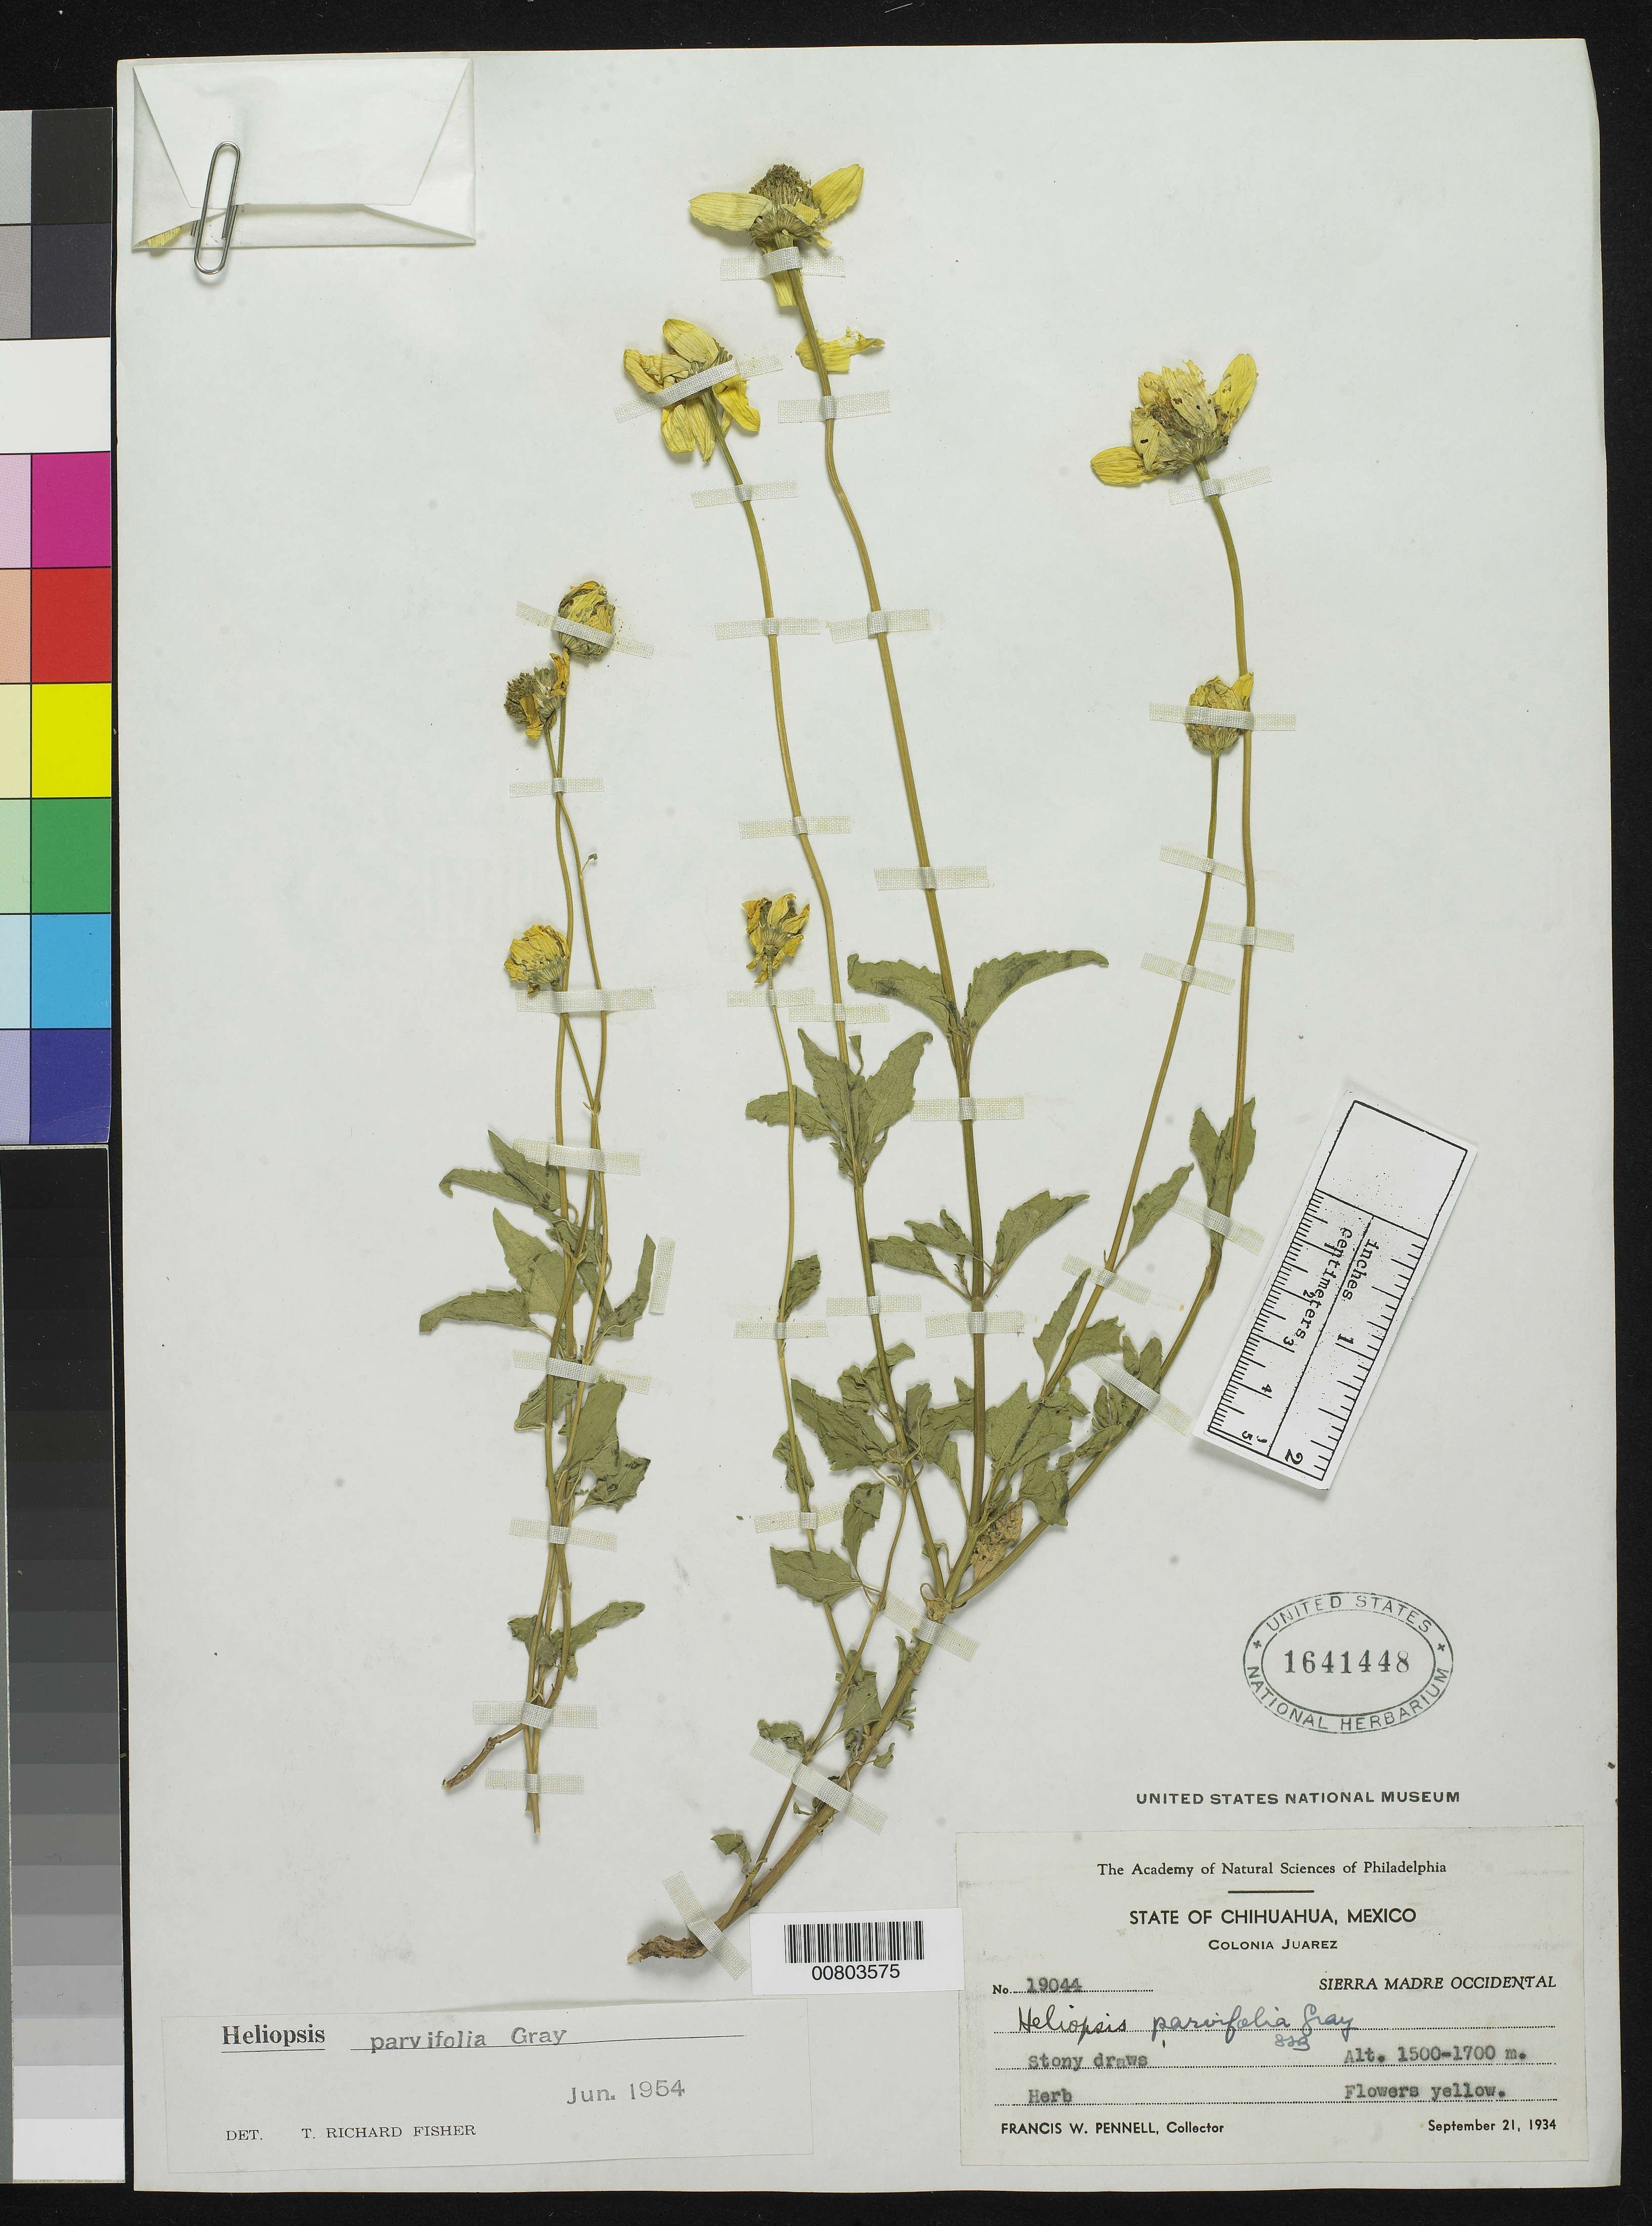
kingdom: Plantae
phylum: Tracheophyta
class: Magnoliopsida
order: Asterales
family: Asteraceae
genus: Heliopsis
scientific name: Heliopsis parvifolia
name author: A. Gray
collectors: F. W. Pennell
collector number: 19044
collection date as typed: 21 Sep 1934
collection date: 1934-09-21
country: Mexico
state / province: Chihuahua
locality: Colonia Juárez, Chihuahua.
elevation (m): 1700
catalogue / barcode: US 1641448